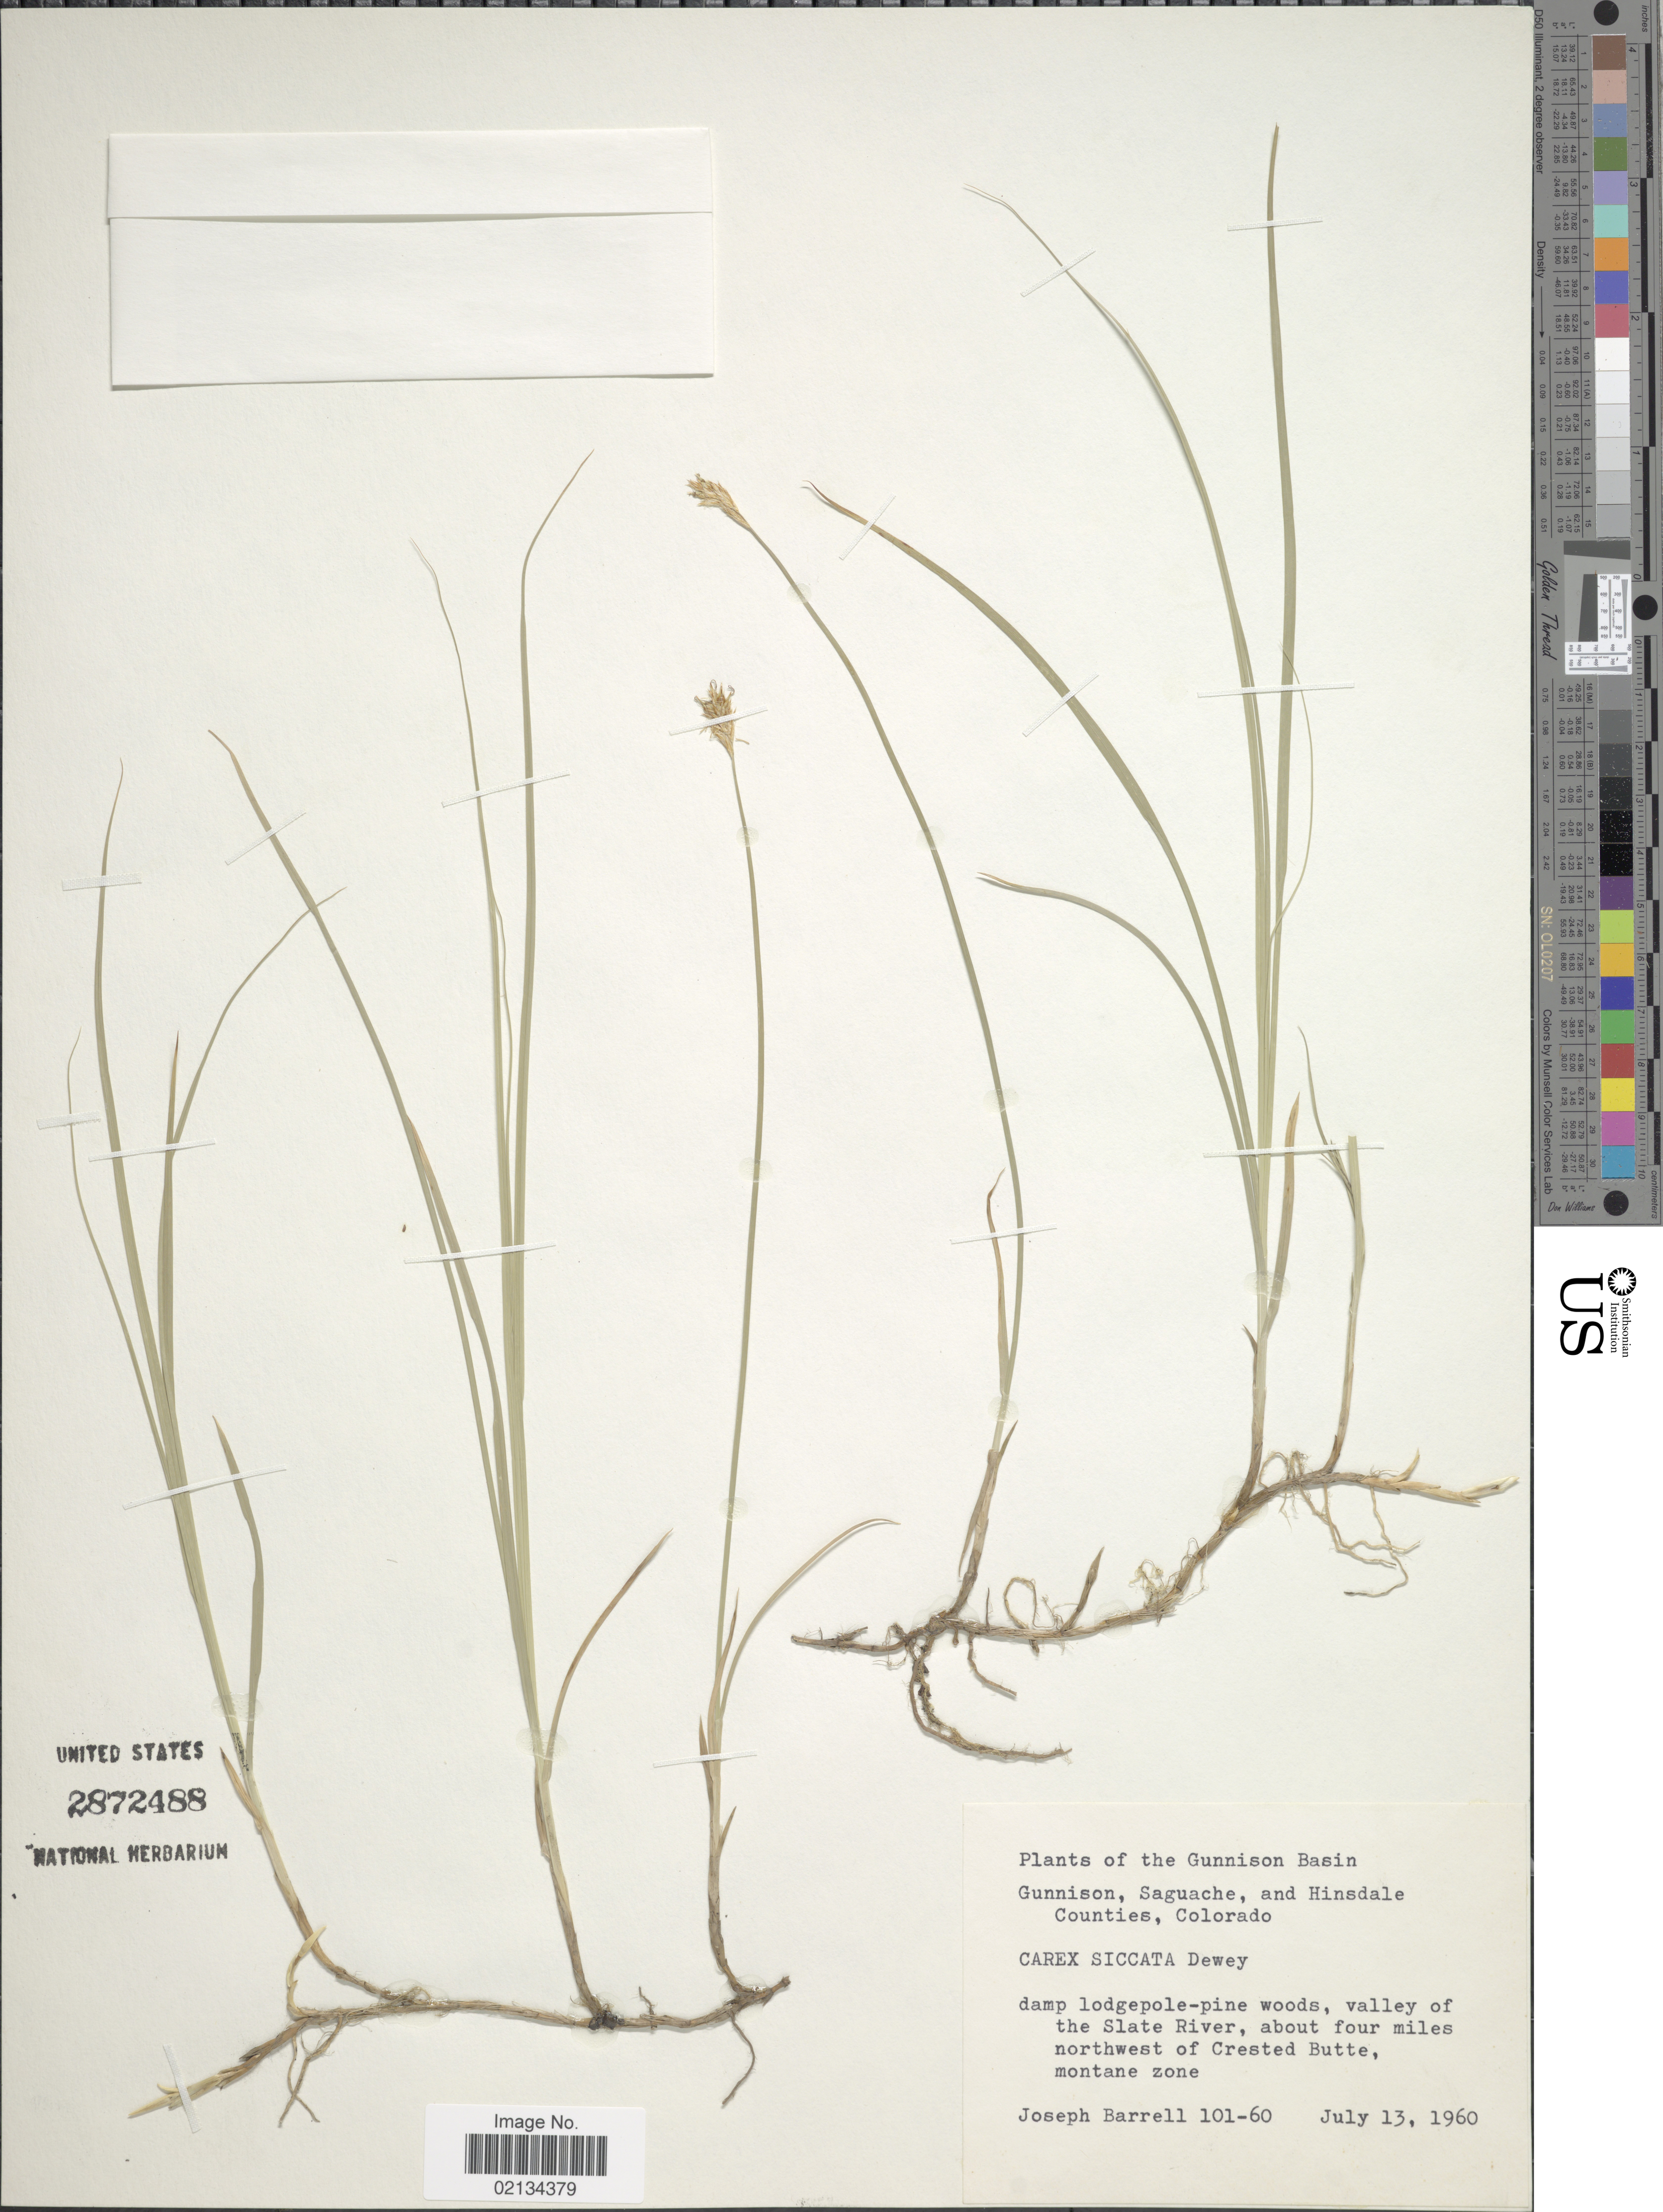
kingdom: Plantae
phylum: Tracheophyta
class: Liliopsida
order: Poales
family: Cyperaceae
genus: Carex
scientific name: Carex siccata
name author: Dewey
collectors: J. Barrell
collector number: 101-60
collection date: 1960-07-13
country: United States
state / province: Colorado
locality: The Gunnison Basin, Gunnison, Saguache, and Hinsdale Counties, valley of the Slate River, about four miles northwest of Crested Butte, montane zone.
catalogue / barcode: US 2872488